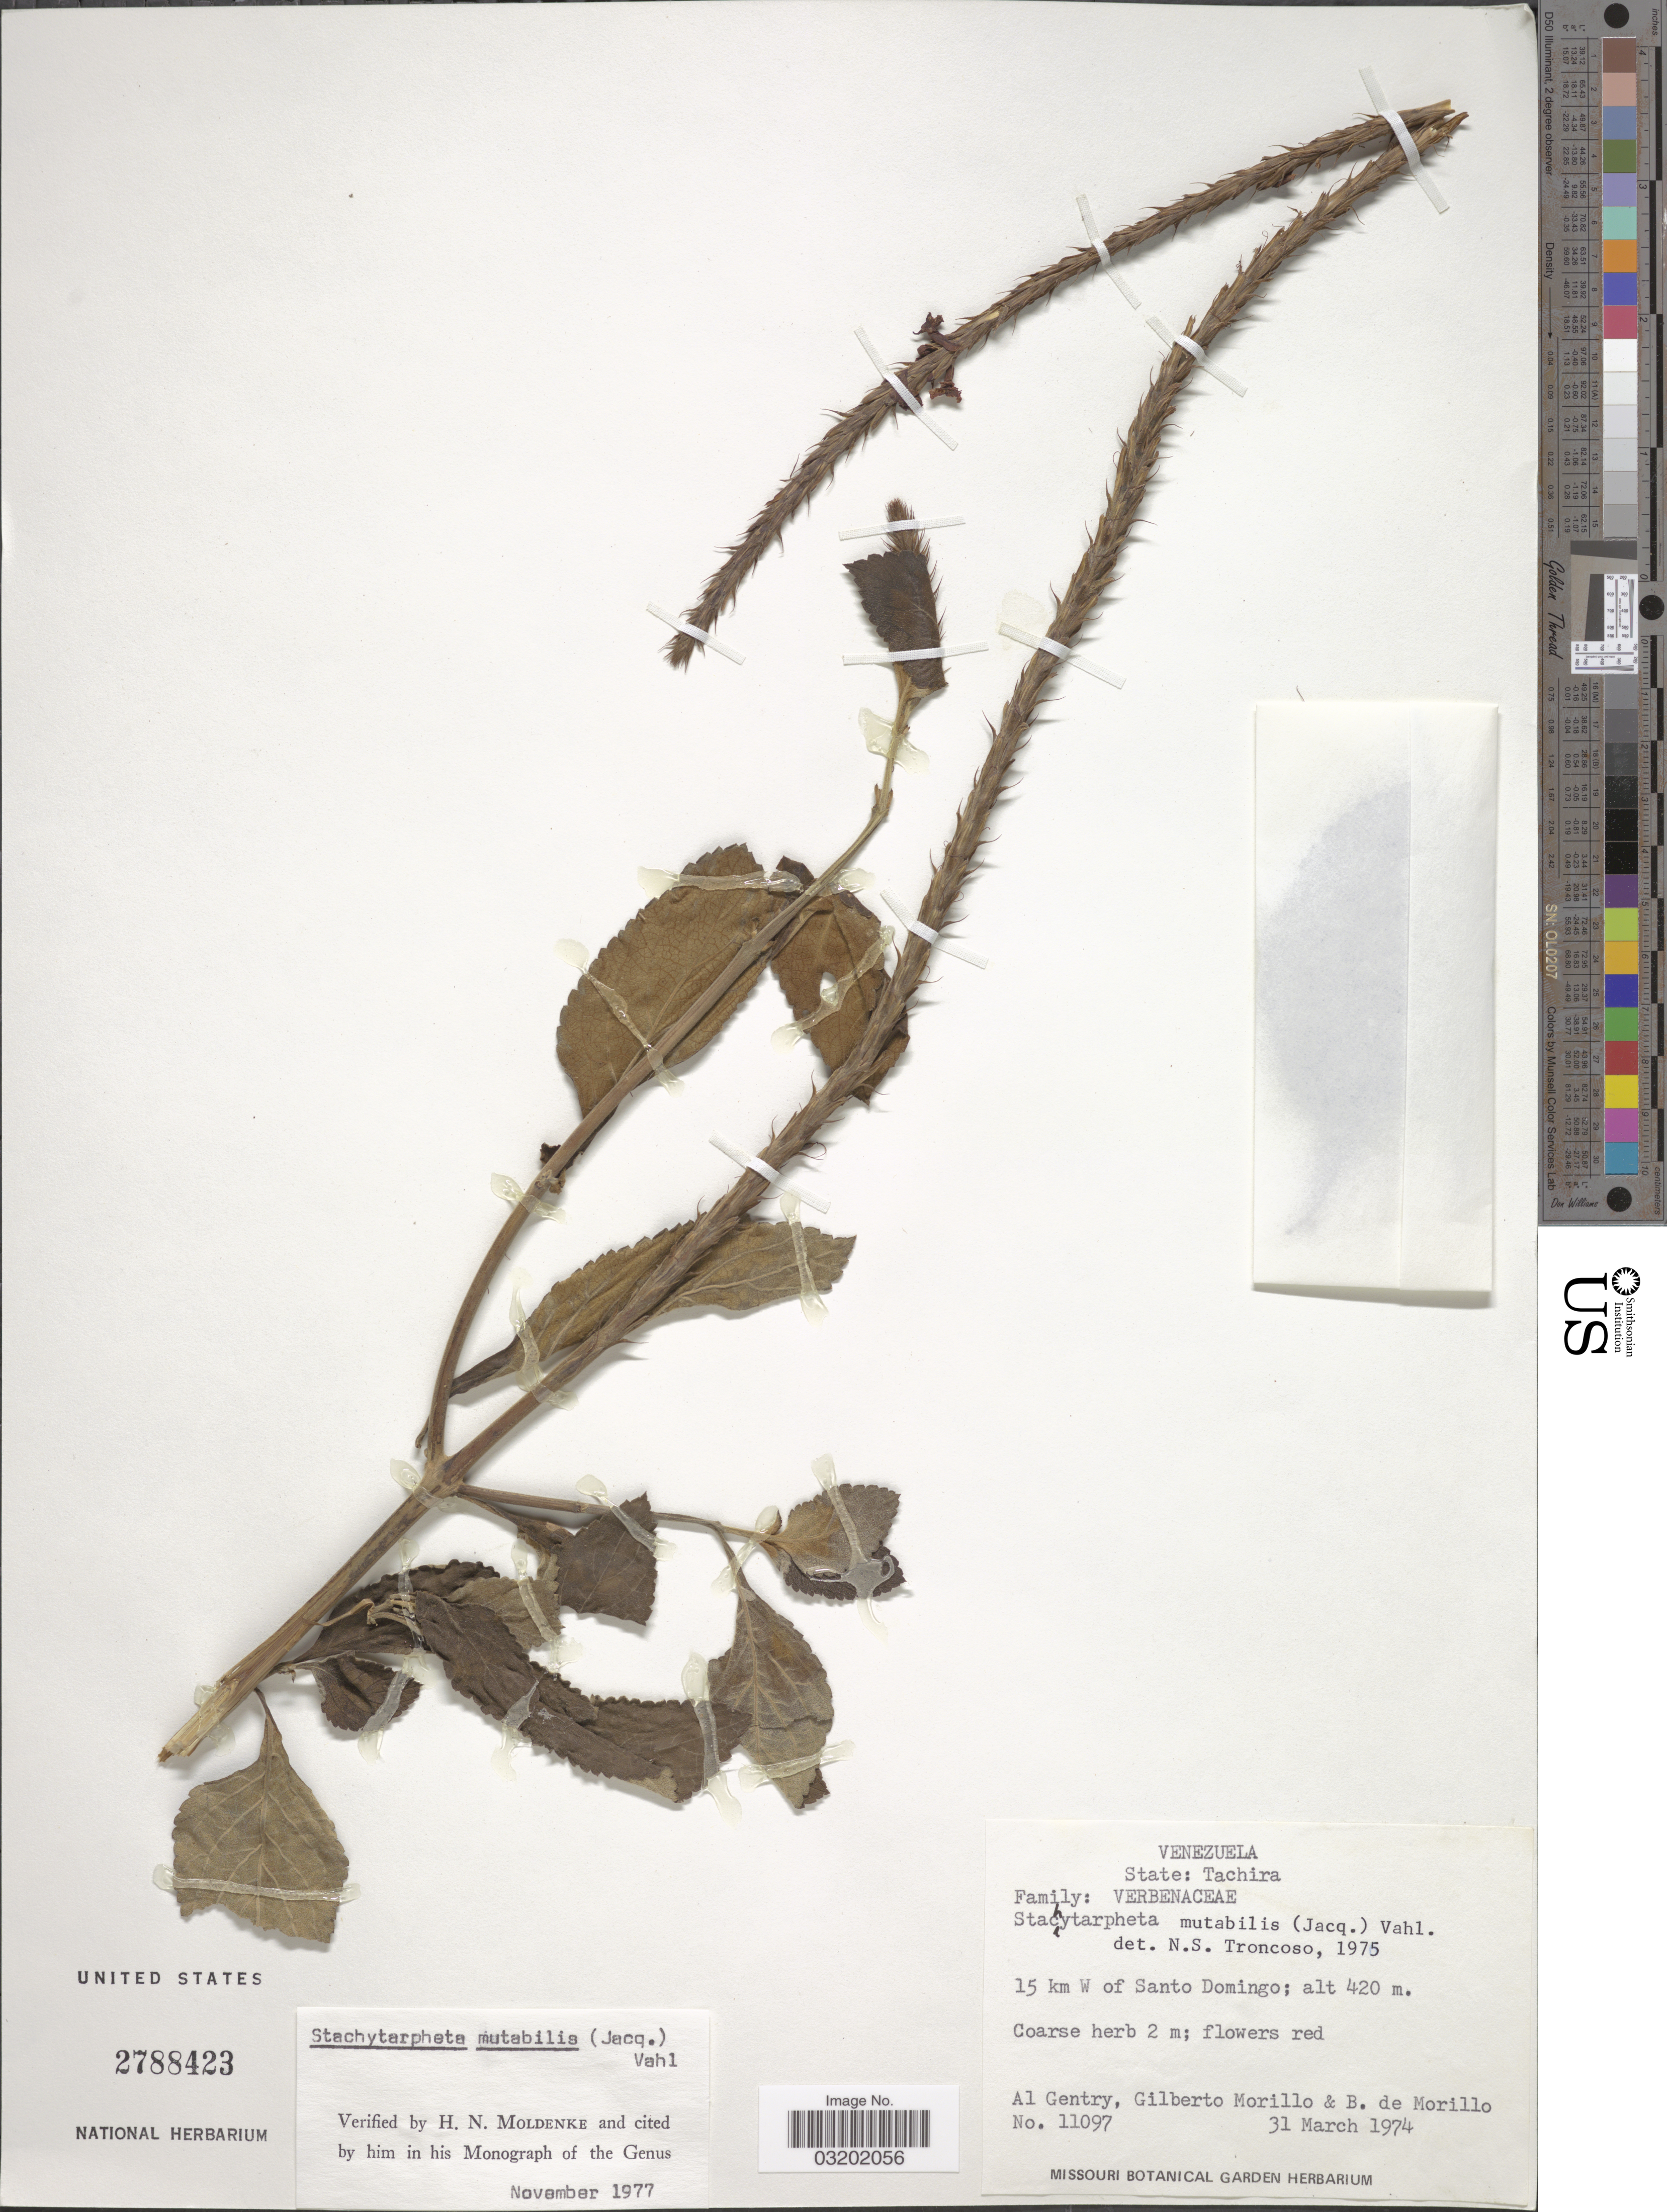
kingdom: Plantae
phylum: Tracheophyta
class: Magnoliopsida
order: Lamiales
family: Verbenaceae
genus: Stachytarpheta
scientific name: Stachytarpheta mutabilis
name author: (Jacq.) Vahl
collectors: A. H. Gentry, G. N. Morillo & B. Morillo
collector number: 11097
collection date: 1974-03-31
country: Venezuela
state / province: Tachira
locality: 15 km W of Santo Domingo.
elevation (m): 420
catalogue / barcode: US 2788423